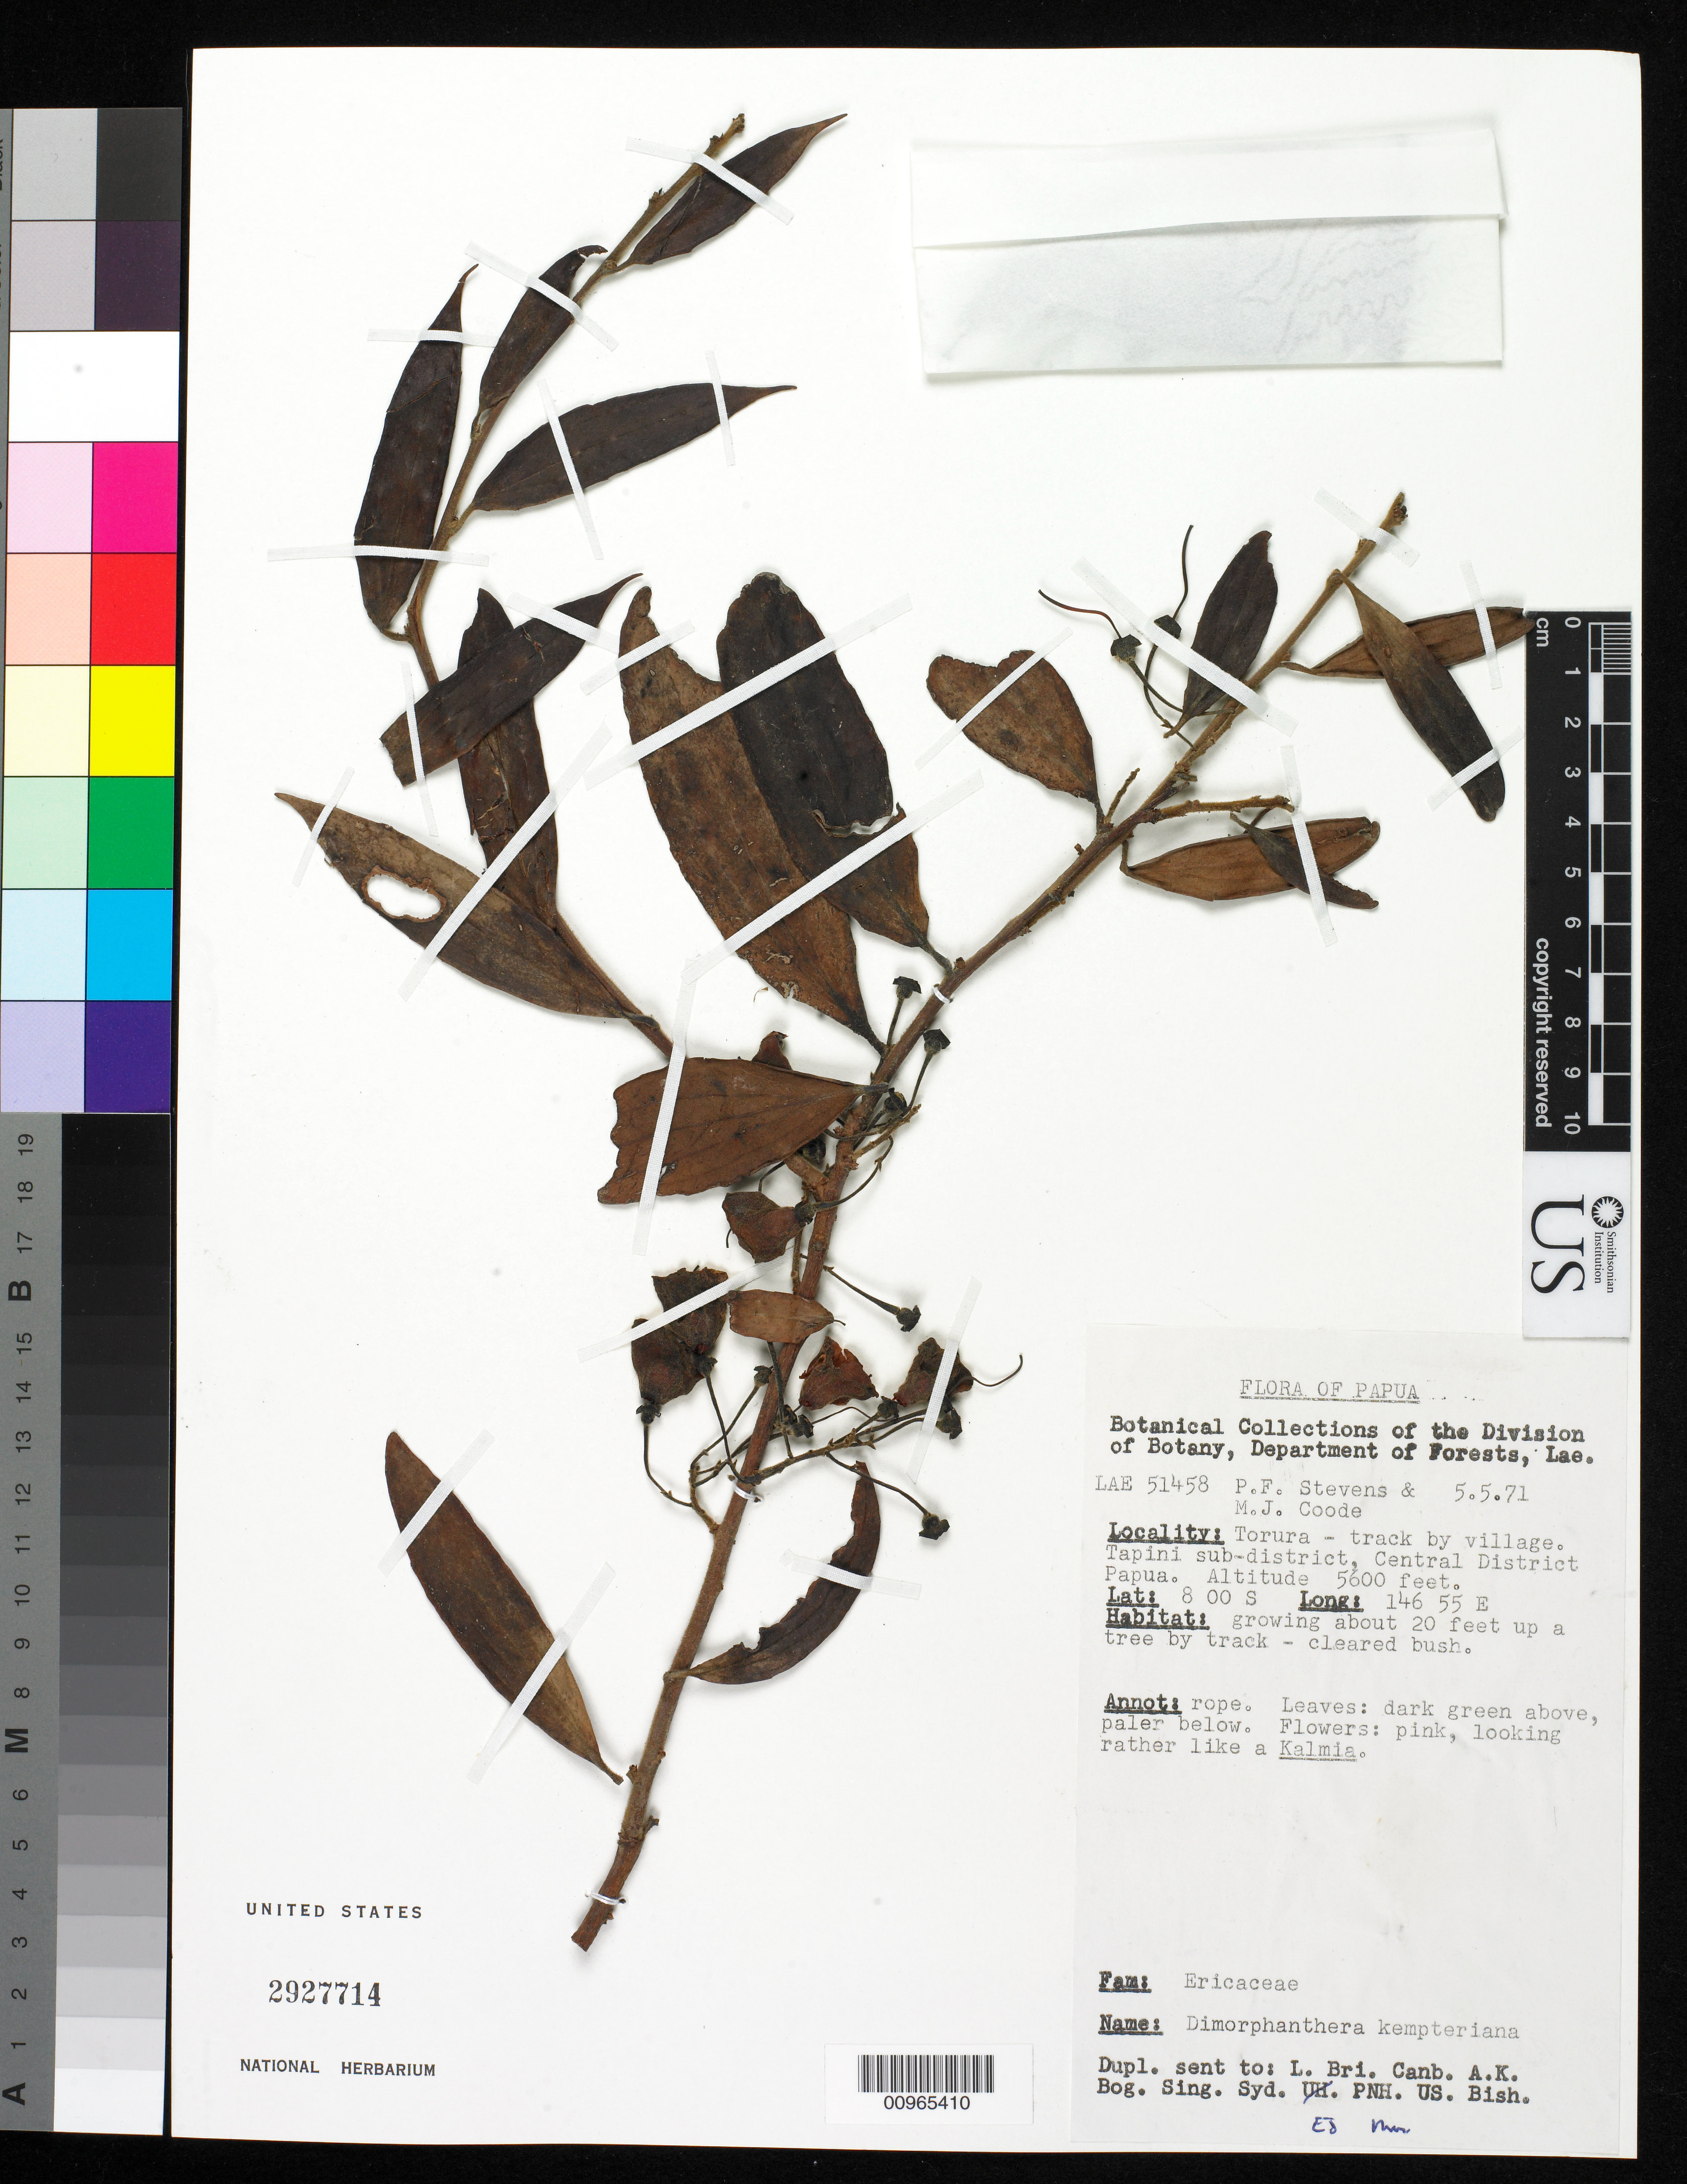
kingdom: Plantae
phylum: Tracheophyta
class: Magnoliopsida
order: Ericales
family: Ericaceae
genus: Dimorphanthera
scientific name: Dimorphanthera kempteriana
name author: Schltr.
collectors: P. F. Stevens & M. Coode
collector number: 51458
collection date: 1971-05-05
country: Papua New Guinea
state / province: Central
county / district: Goilala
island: New Guinea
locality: Torora- track by village. Tapini subdistrict, Central district, Papua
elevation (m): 1707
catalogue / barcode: US 2927714